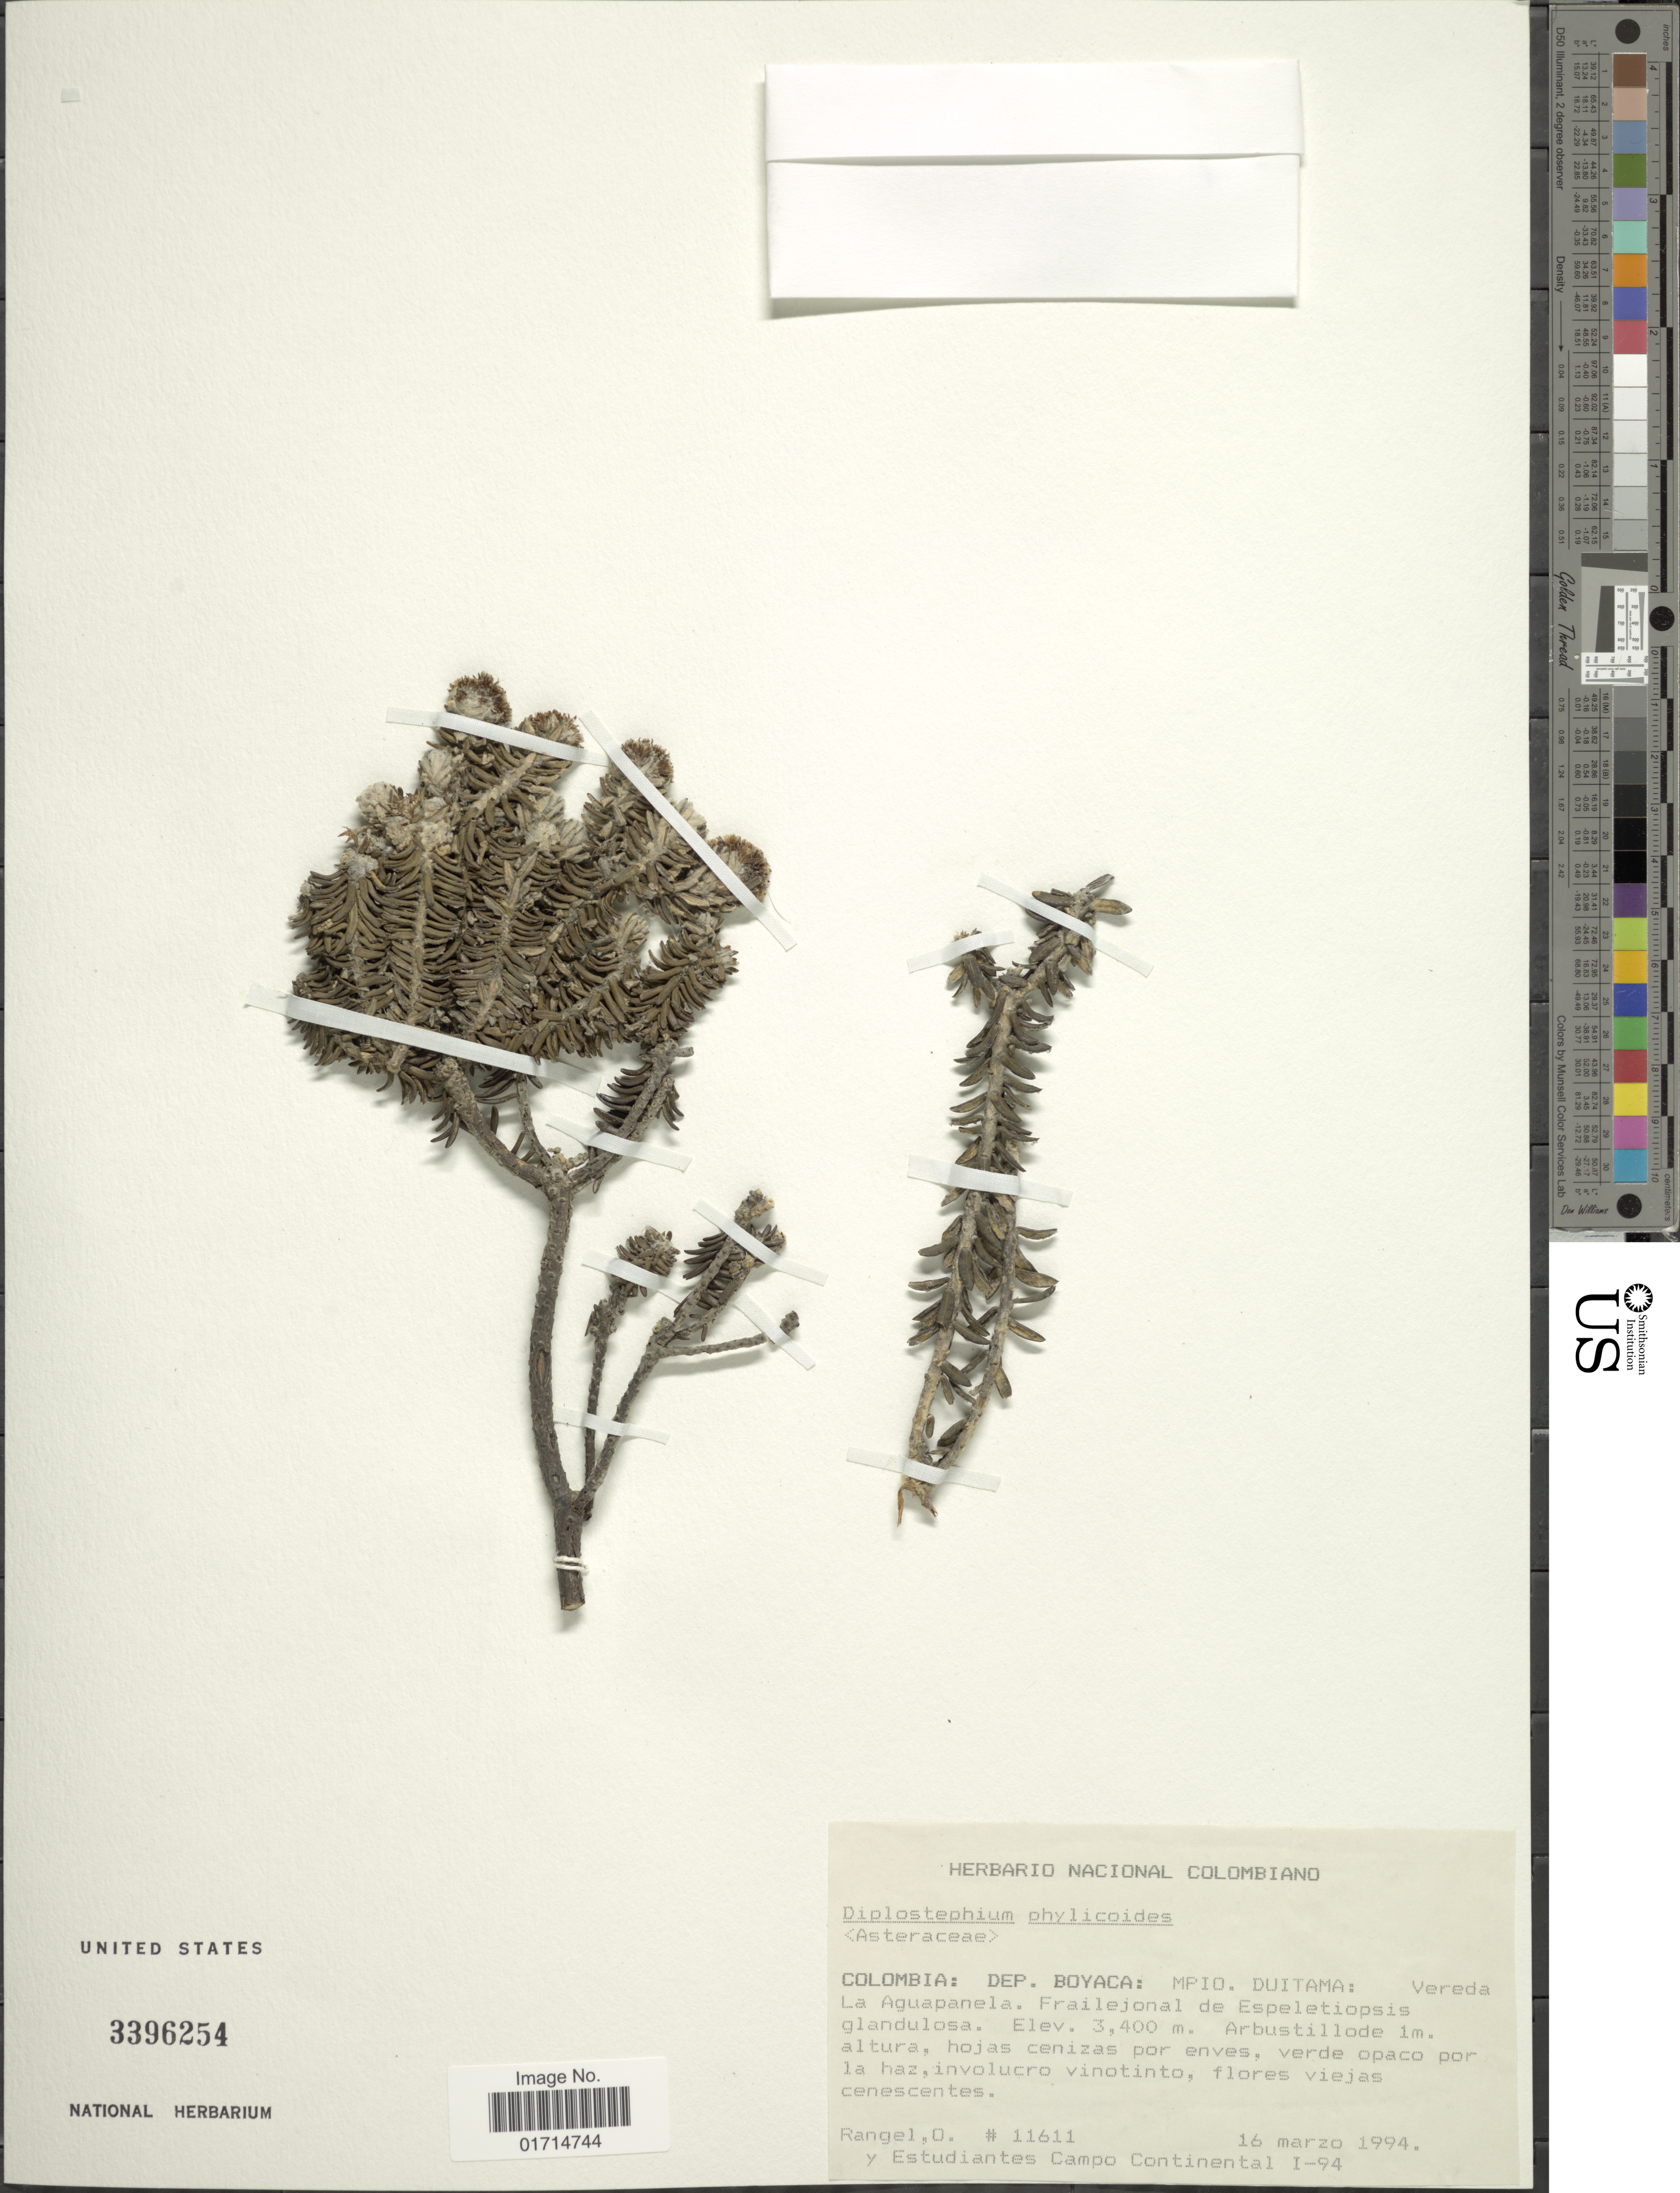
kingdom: Plantae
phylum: Tracheophyta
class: Magnoliopsida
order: Asterales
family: Asteraceae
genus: Diplostephium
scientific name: Diplostephium phylicoides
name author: (Kunth) Wedd.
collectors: O. Rangel & Estudiantes Campo Continental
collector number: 11611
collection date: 1994-03-16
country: Colombia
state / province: Boyacá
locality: Mpio. Duitama: Vereda La Aguapanela, Frailejonal de Espeletiopsis glandulosa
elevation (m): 3400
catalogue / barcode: US 3396254